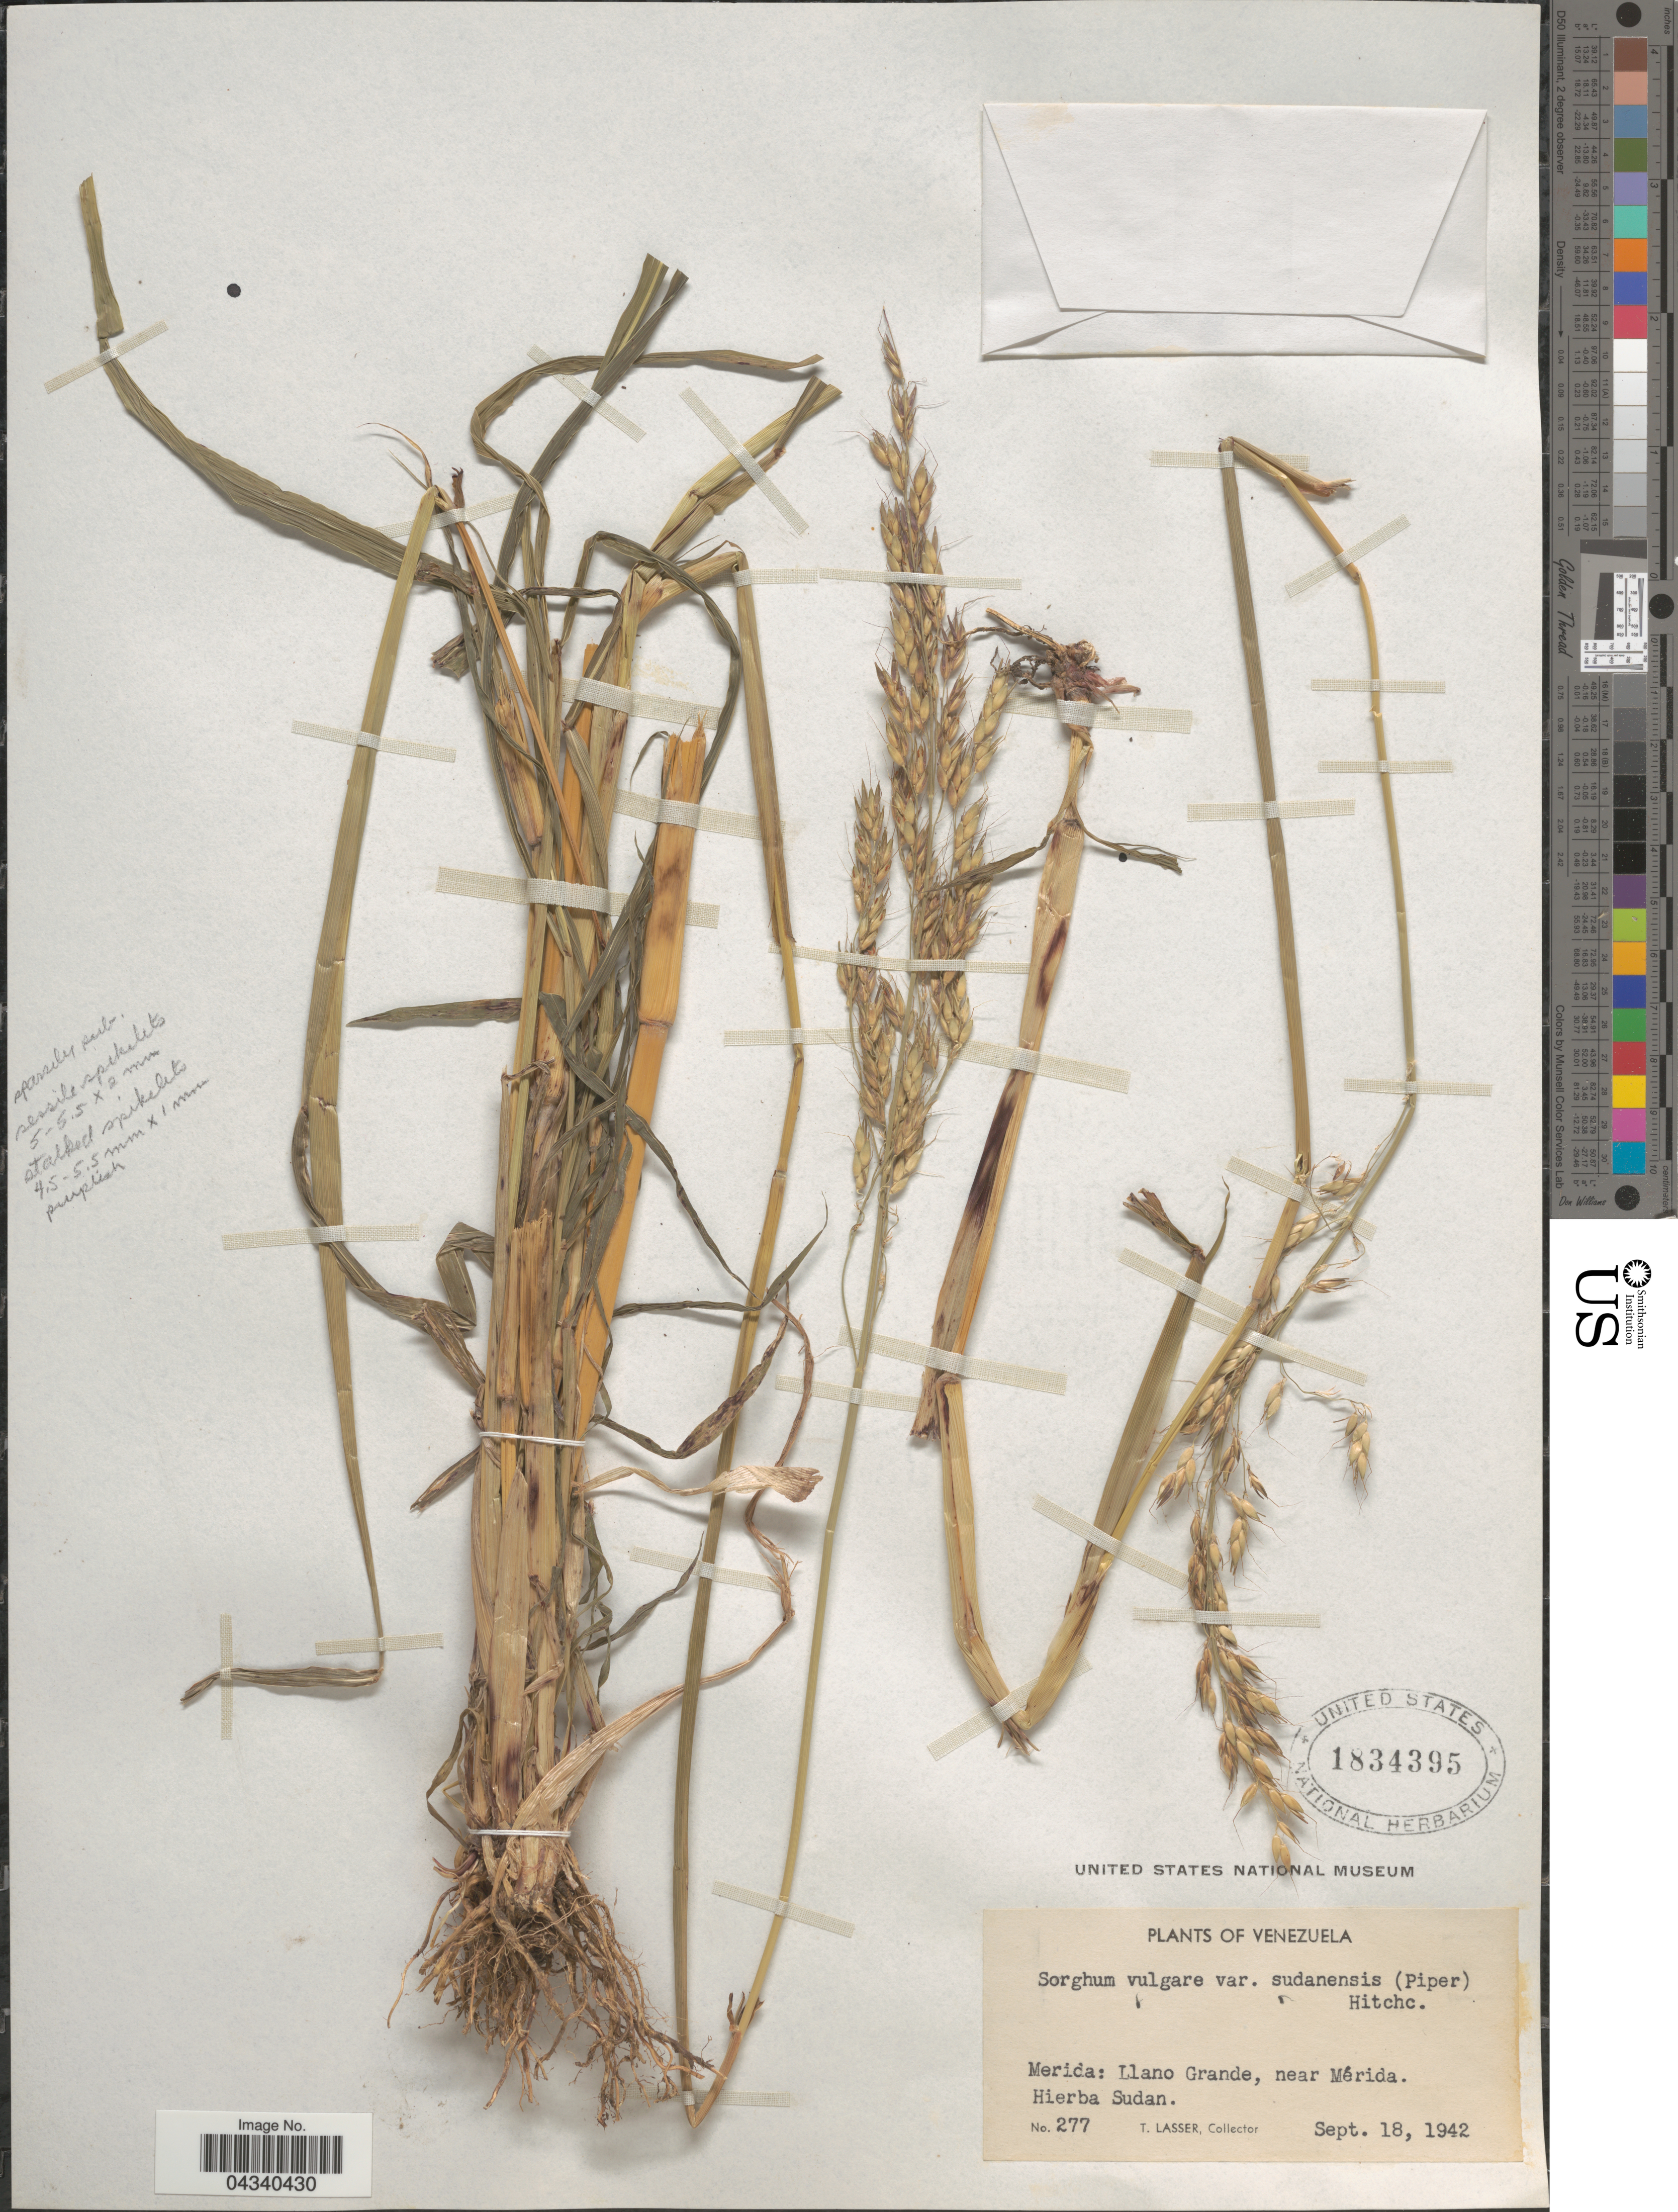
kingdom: Plantae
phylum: Tracheophyta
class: Liliopsida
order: Poales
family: Poaceae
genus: Sorghum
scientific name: Sorghum drummondii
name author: (Steud.) Nees ex Millsp. & Chase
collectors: T. Lasser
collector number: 277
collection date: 1942-09-18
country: Venezuela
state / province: Merida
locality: Llano Grande, near Mérida.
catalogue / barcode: US 1834395